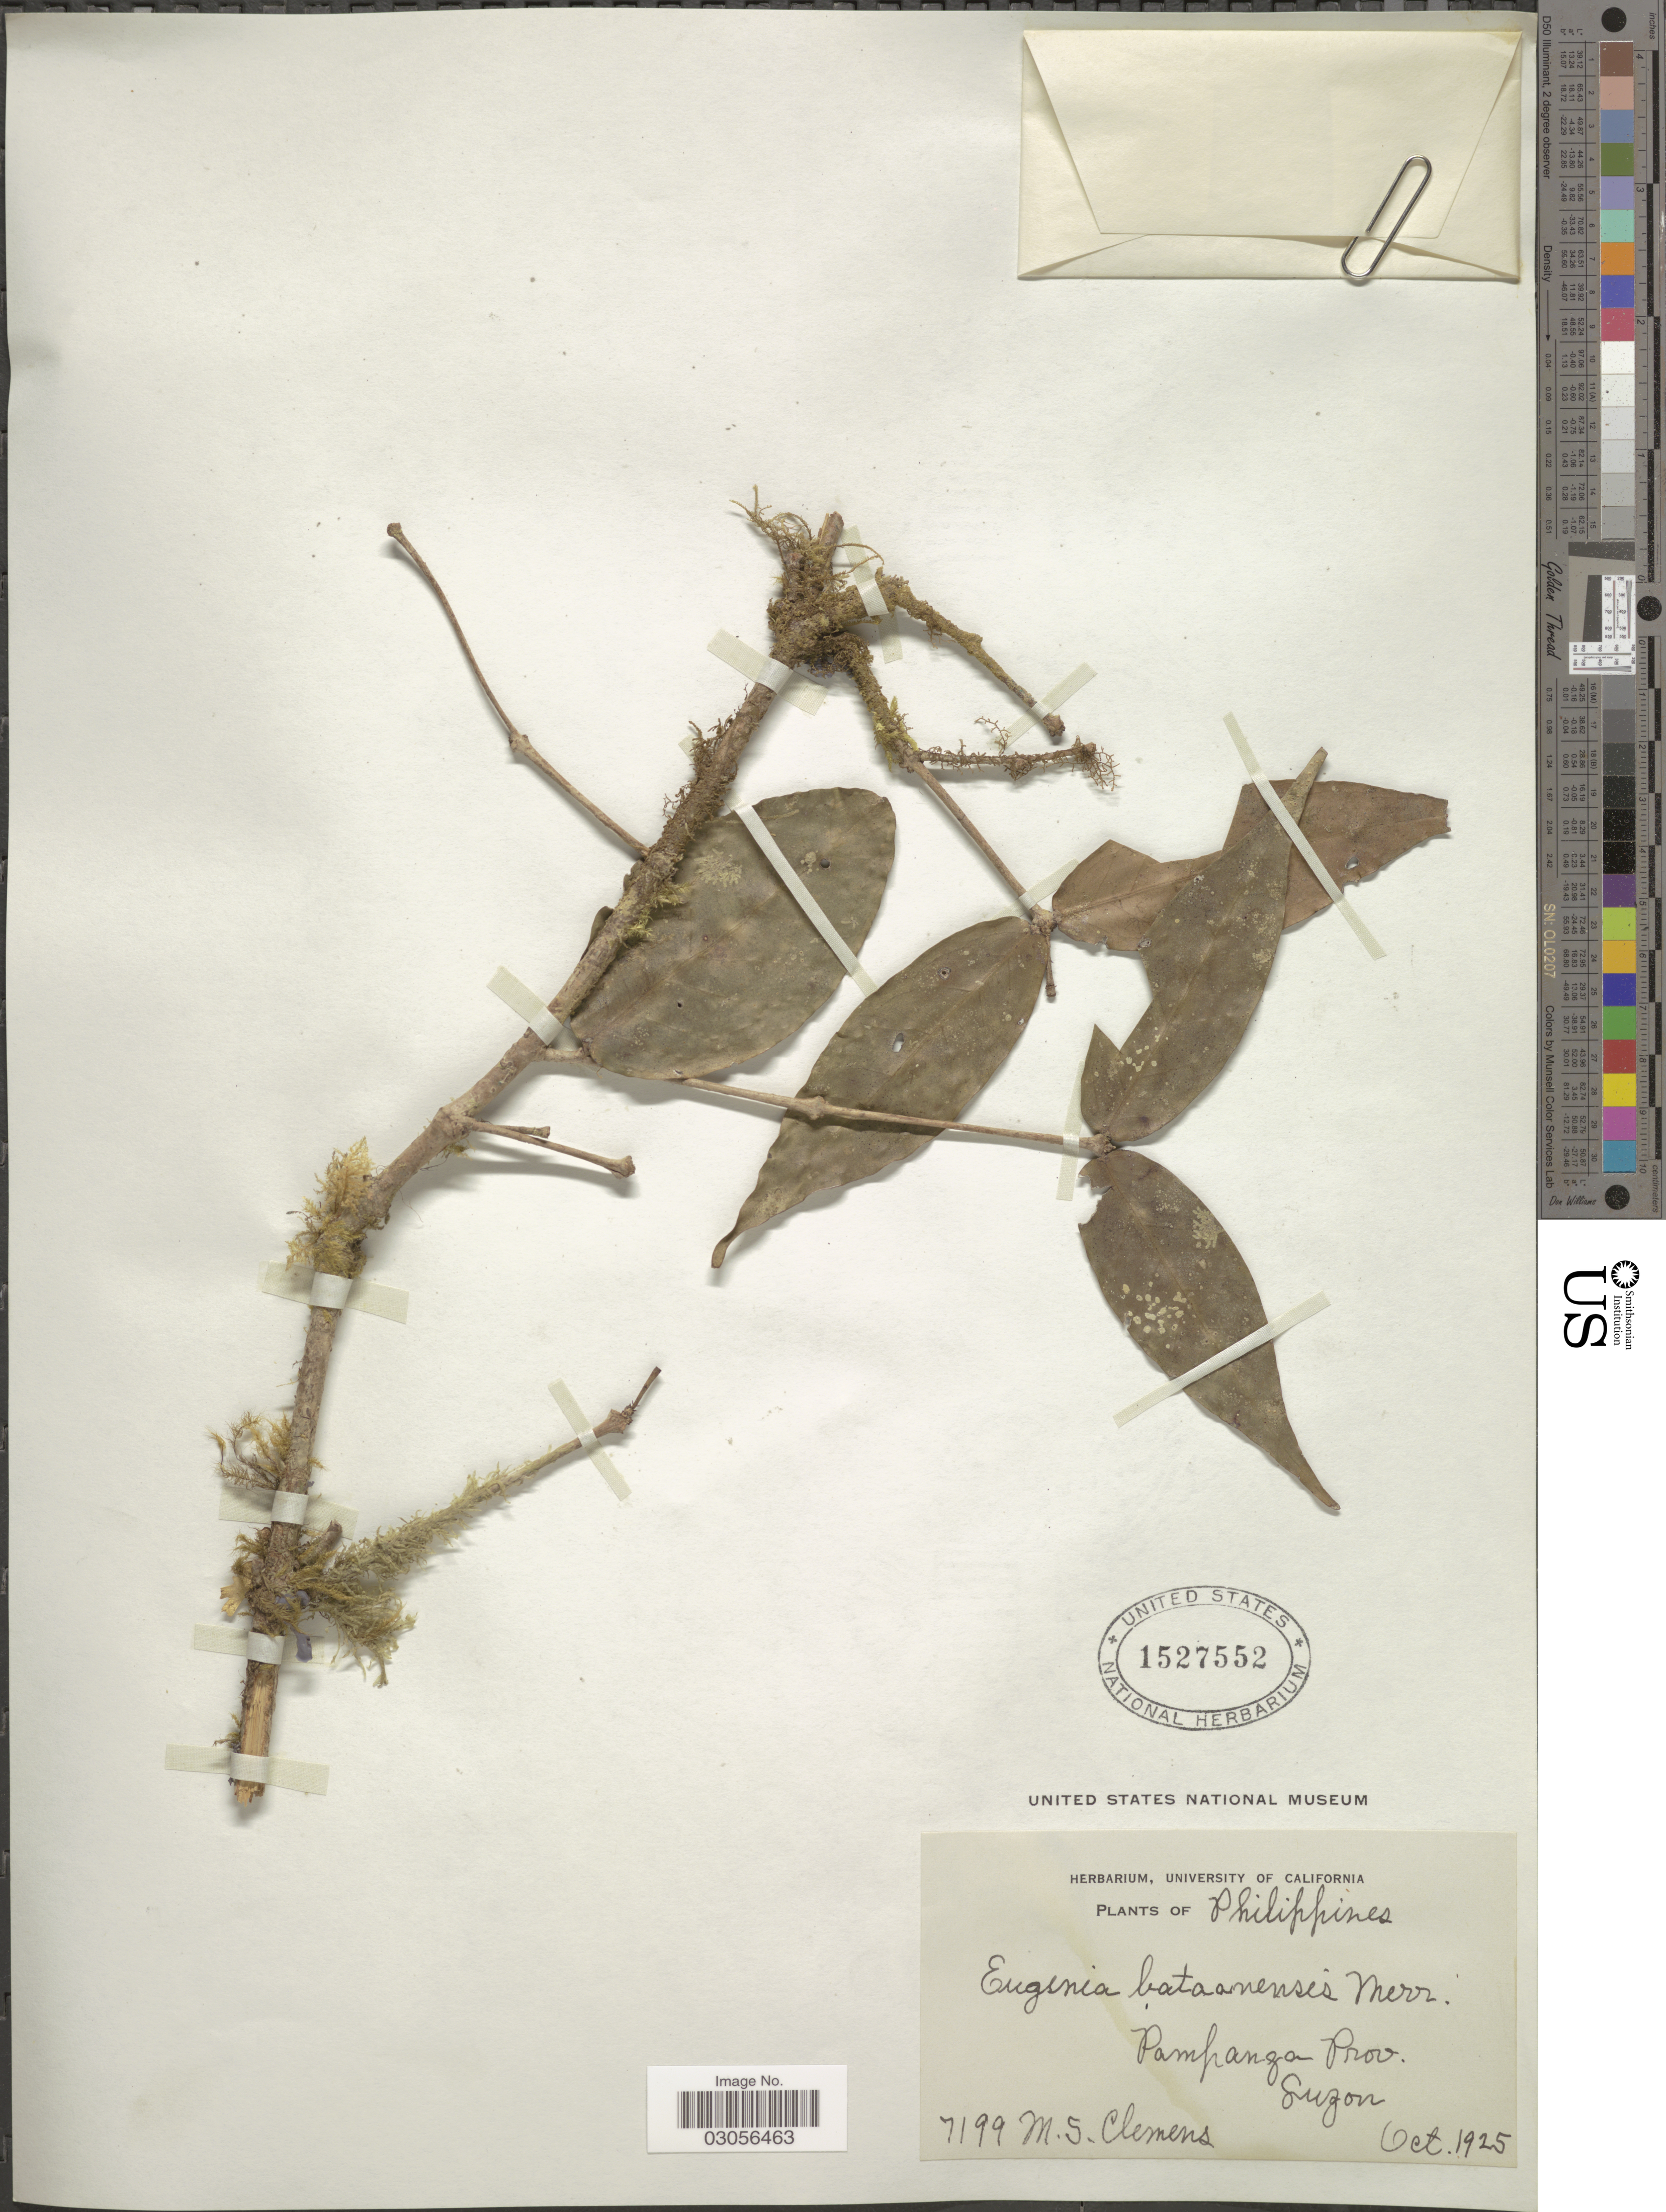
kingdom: Plantae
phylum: Tracheophyta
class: Magnoliopsida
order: Myrtales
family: Myrtaceae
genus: Syzygium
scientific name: Syzygium bataanense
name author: (Merr.) Merr.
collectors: M. S. Clemens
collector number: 7199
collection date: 1925-10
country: Philippines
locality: Pampanga Prov., Luzon.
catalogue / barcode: US 1527552